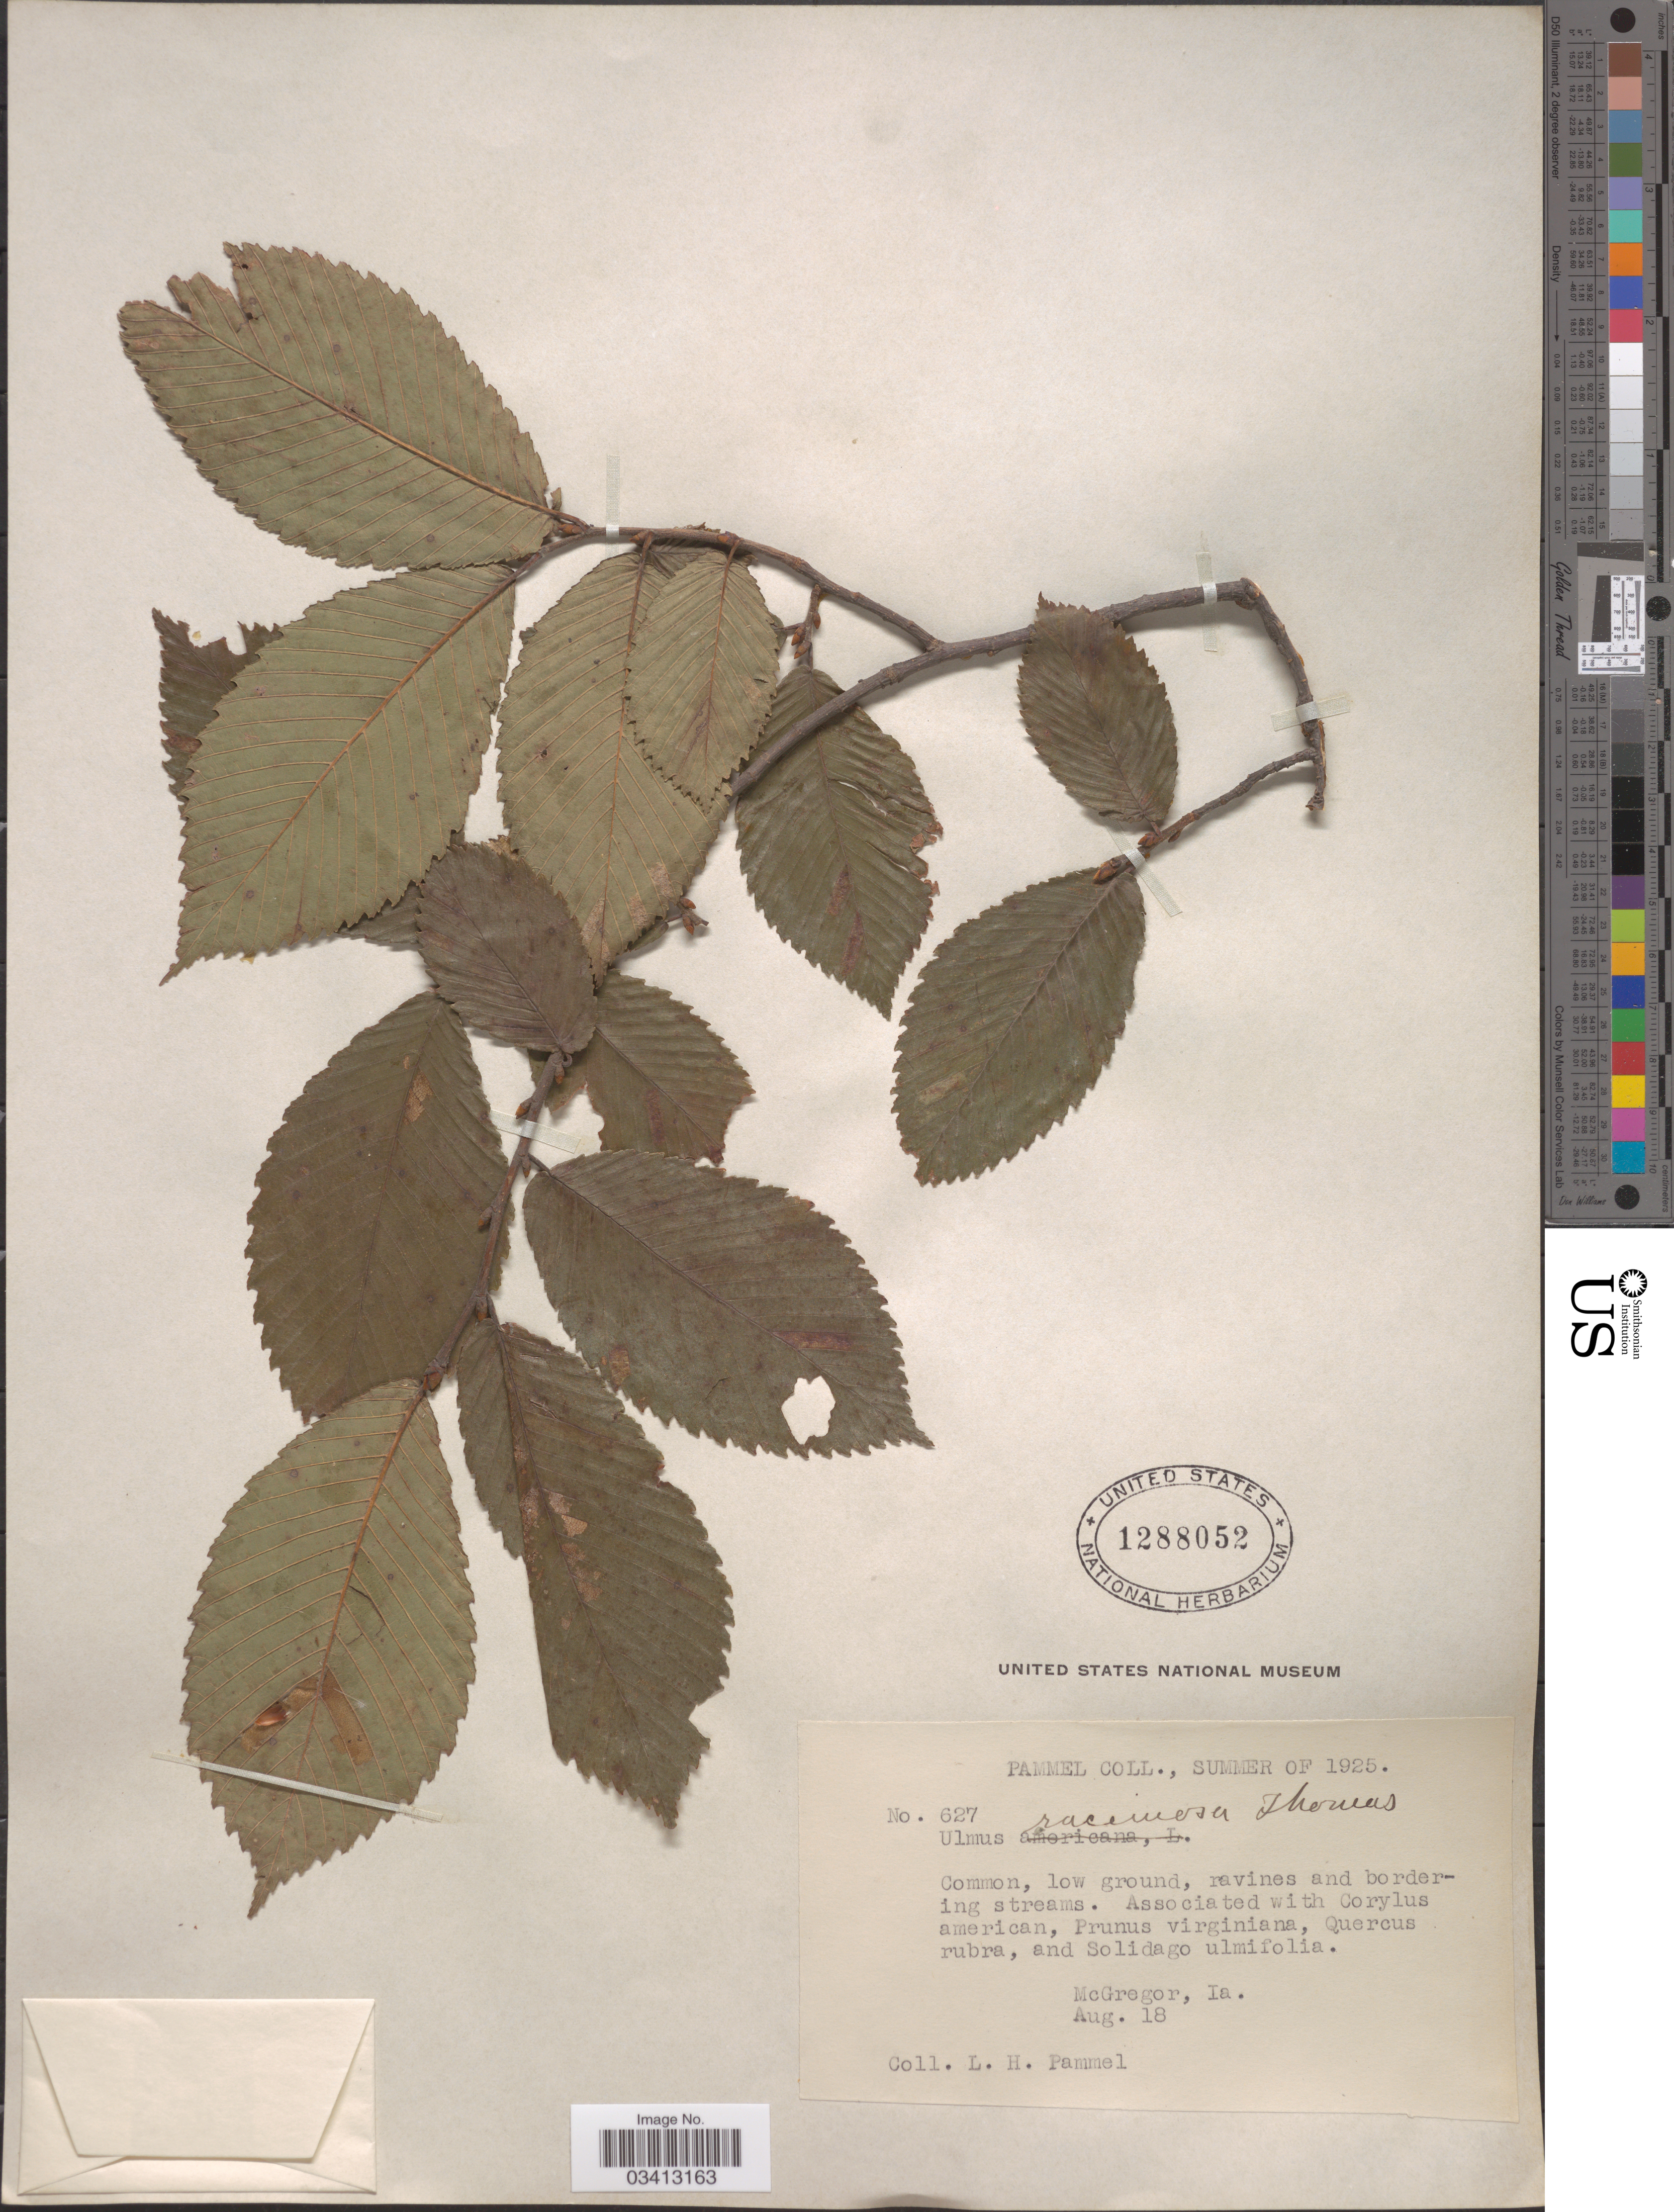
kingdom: Plantae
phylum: Tracheophyta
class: Magnoliopsida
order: Rosales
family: Ulmaceae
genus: Ulmus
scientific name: Ulmus thomasii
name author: Sarg.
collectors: L. Pammel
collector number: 627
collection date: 1925-08-18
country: United States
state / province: Iowa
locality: McGregor.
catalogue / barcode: US 1288052